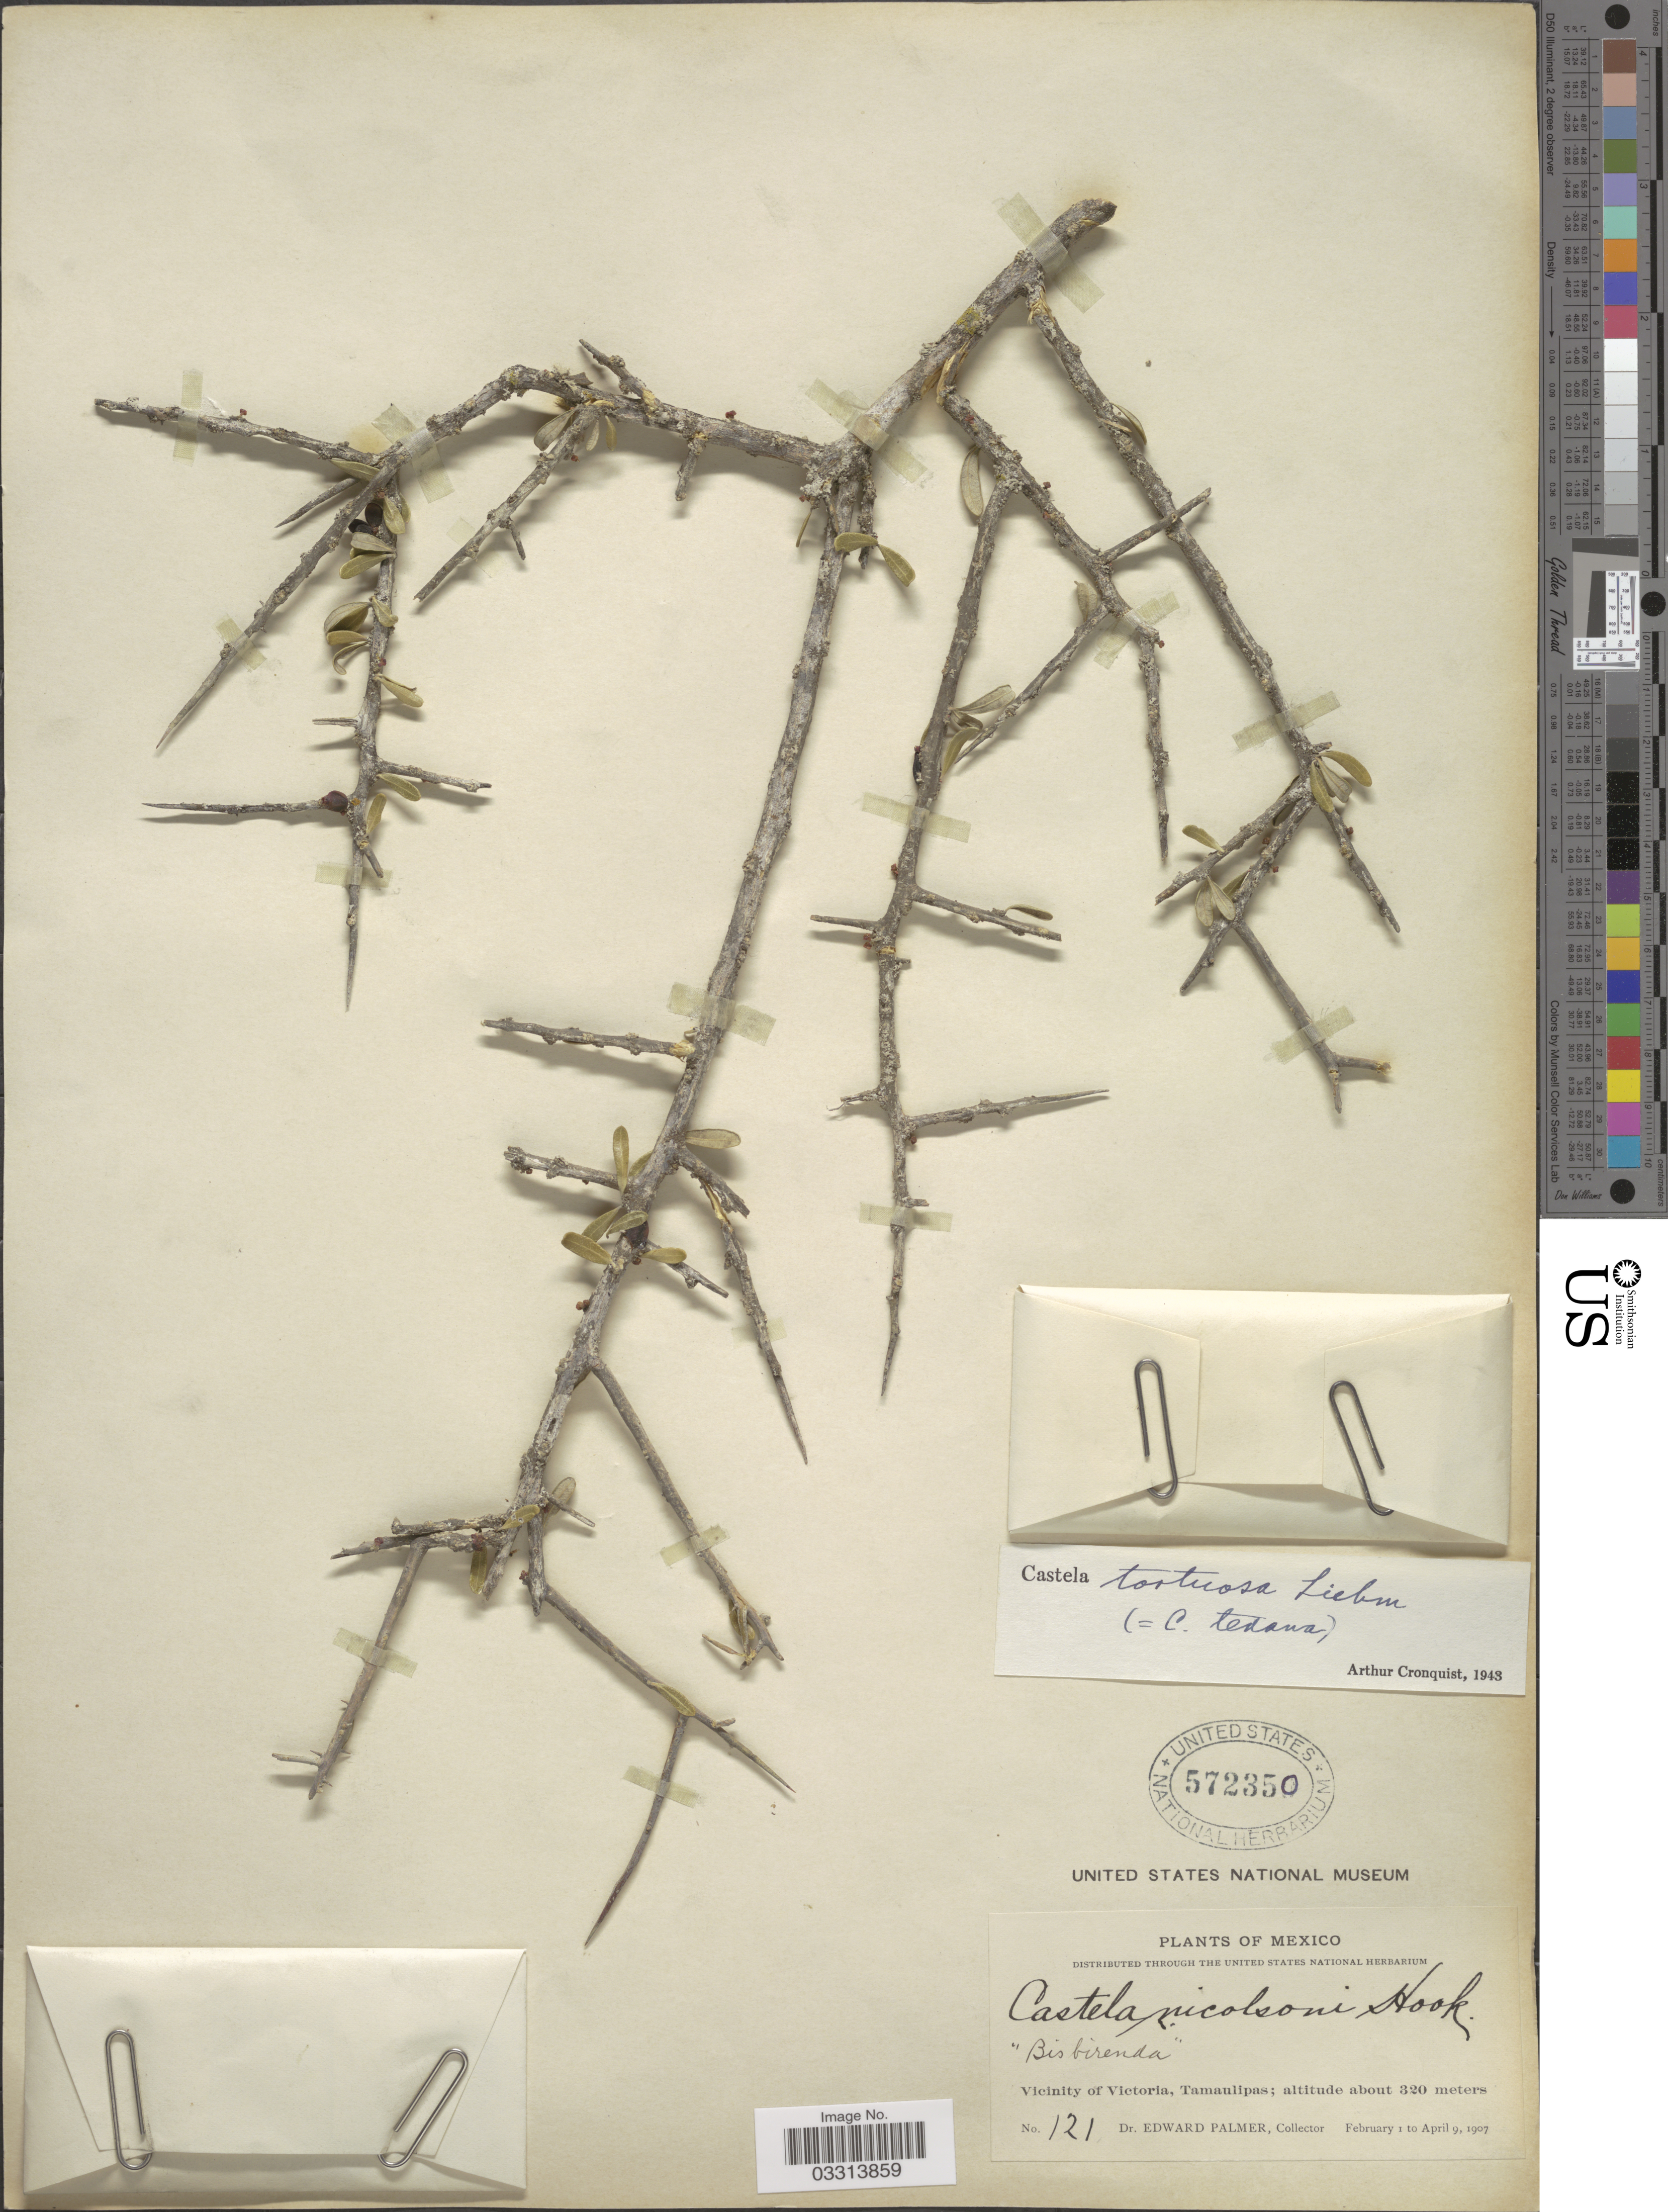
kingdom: Plantae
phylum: Tracheophyta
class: Magnoliopsida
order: Sapindales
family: Simaroubaceae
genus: Castela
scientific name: Castela tortuosa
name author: Liebm.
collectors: E. Palmer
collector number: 121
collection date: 1907-02-01/1907-04-09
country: Mexico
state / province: Tamaulipas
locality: Vicinity of Victoria.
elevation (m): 320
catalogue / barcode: US 572350